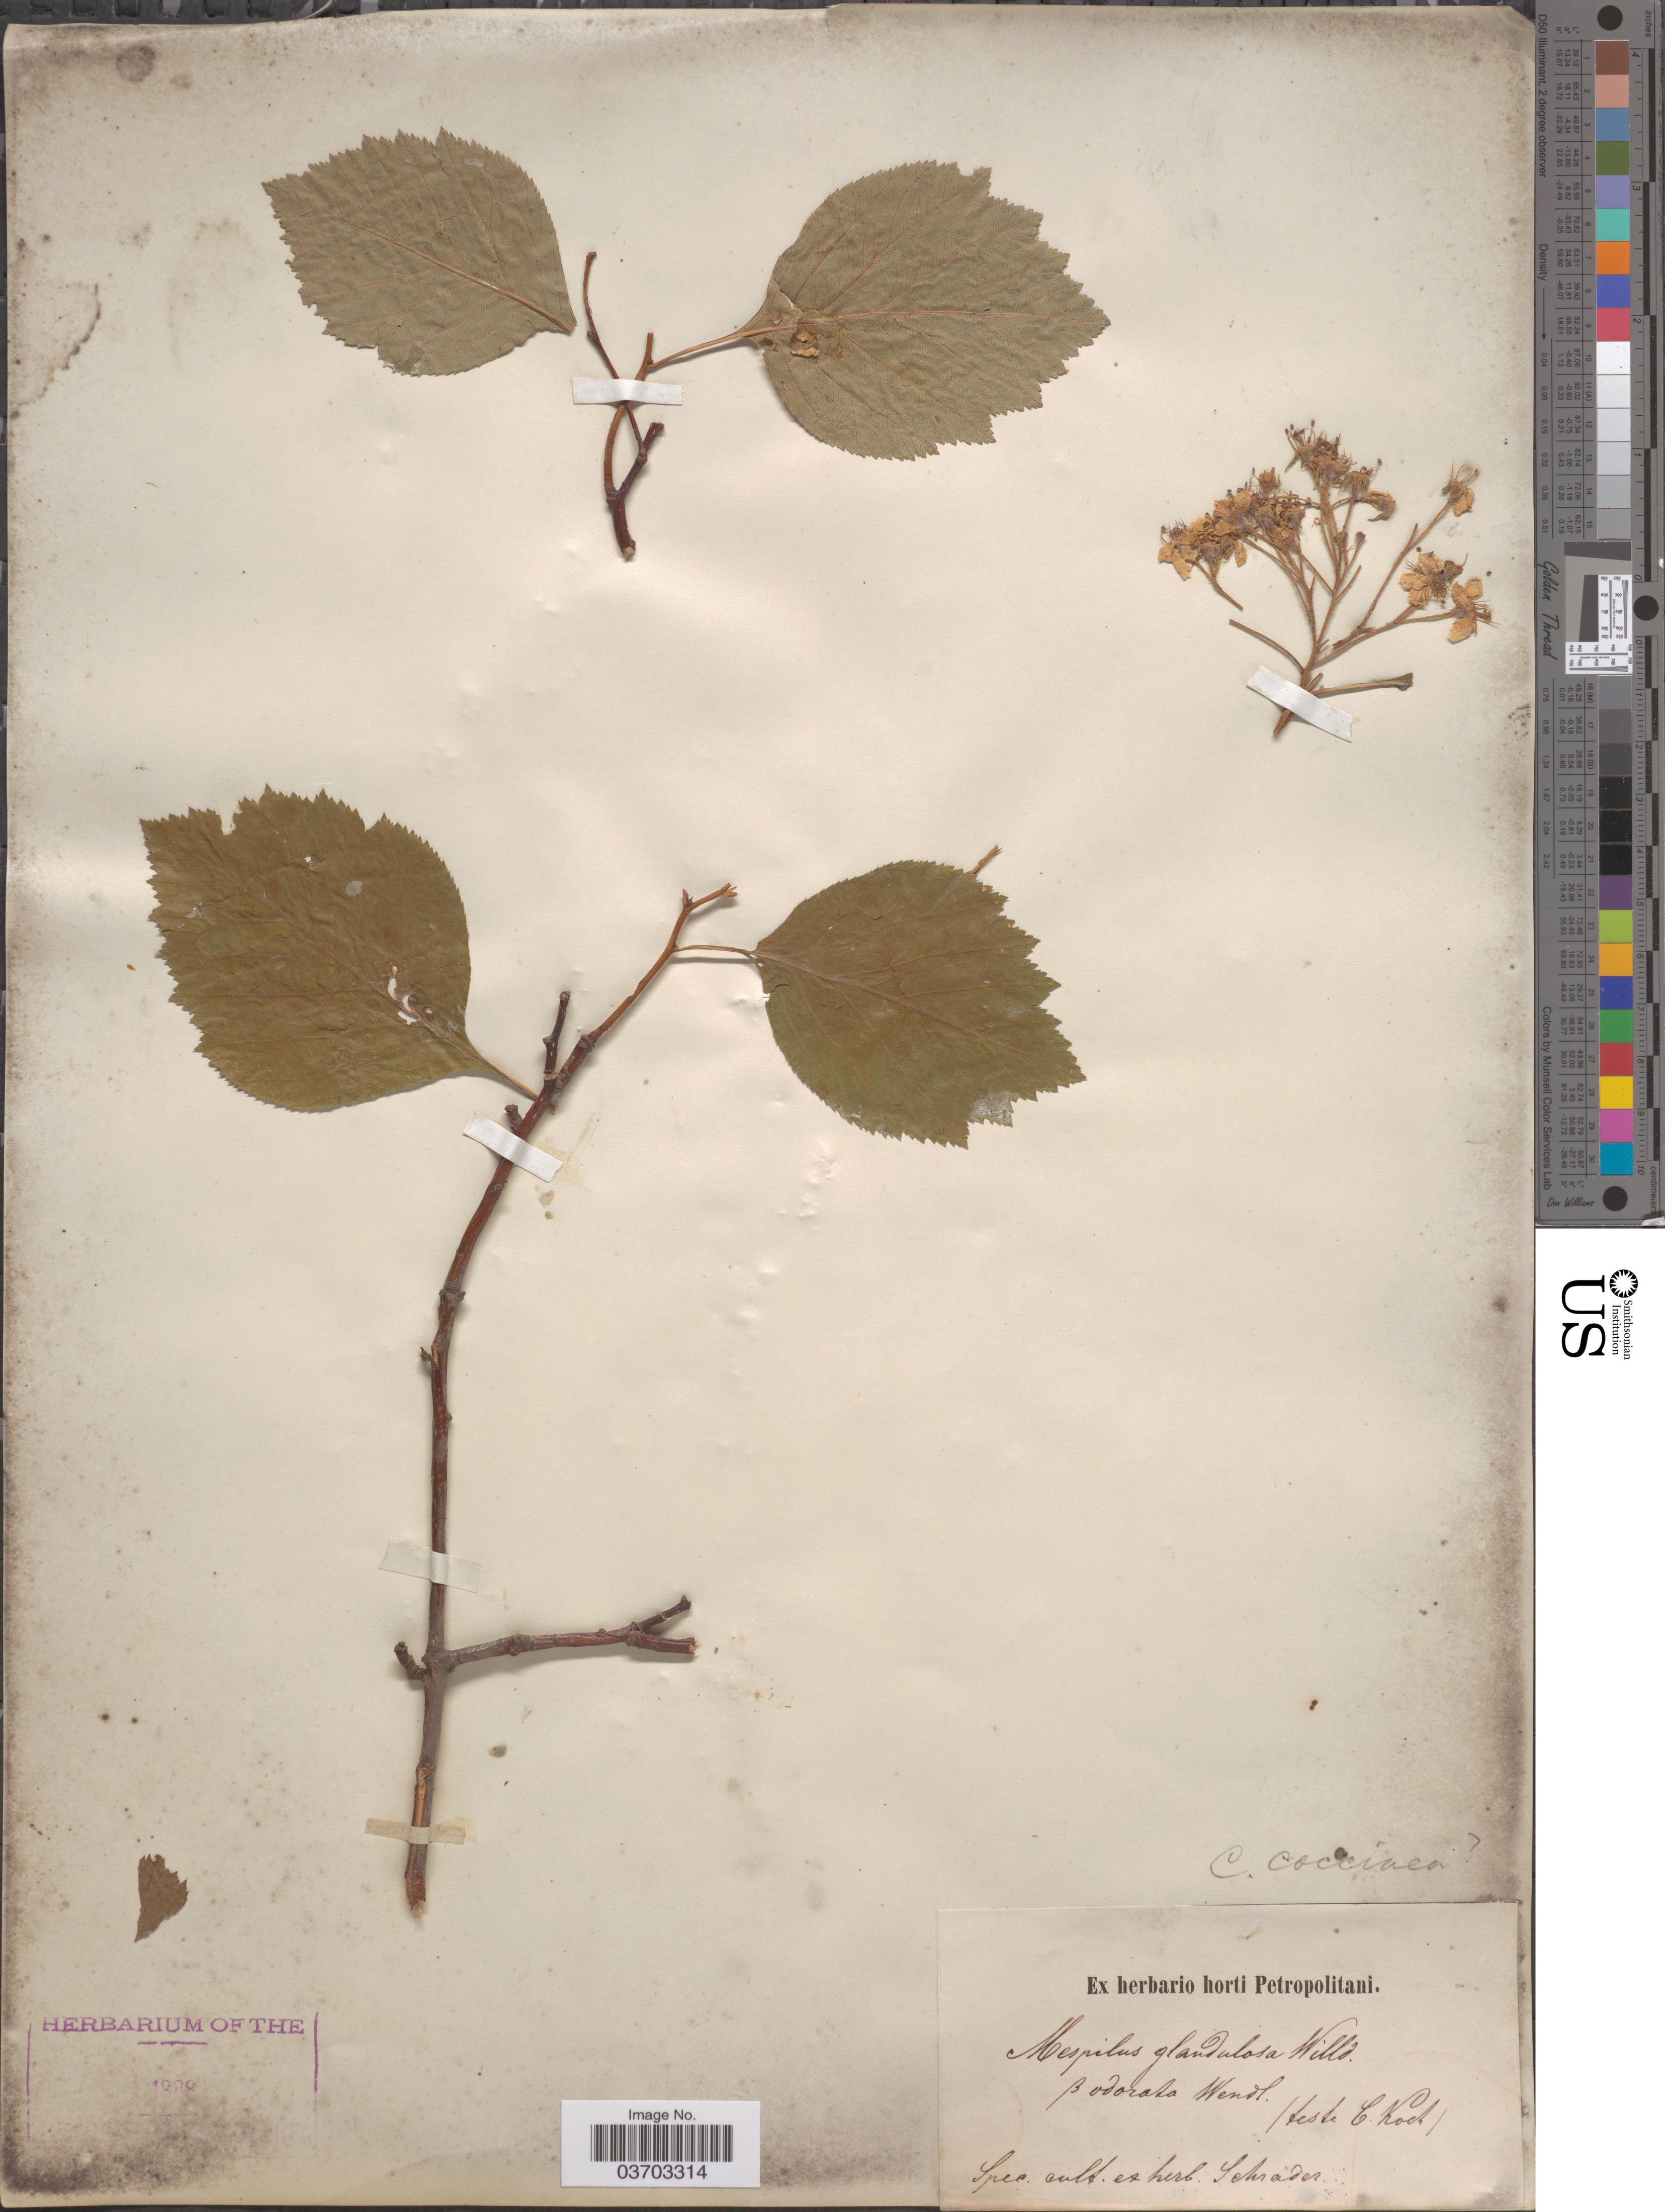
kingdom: Plantae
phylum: Tracheophyta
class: Magnoliopsida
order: Rosales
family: Rosaceae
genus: Crataegus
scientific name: Crataegus coccinea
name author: Ashe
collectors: ex herb. Schrader